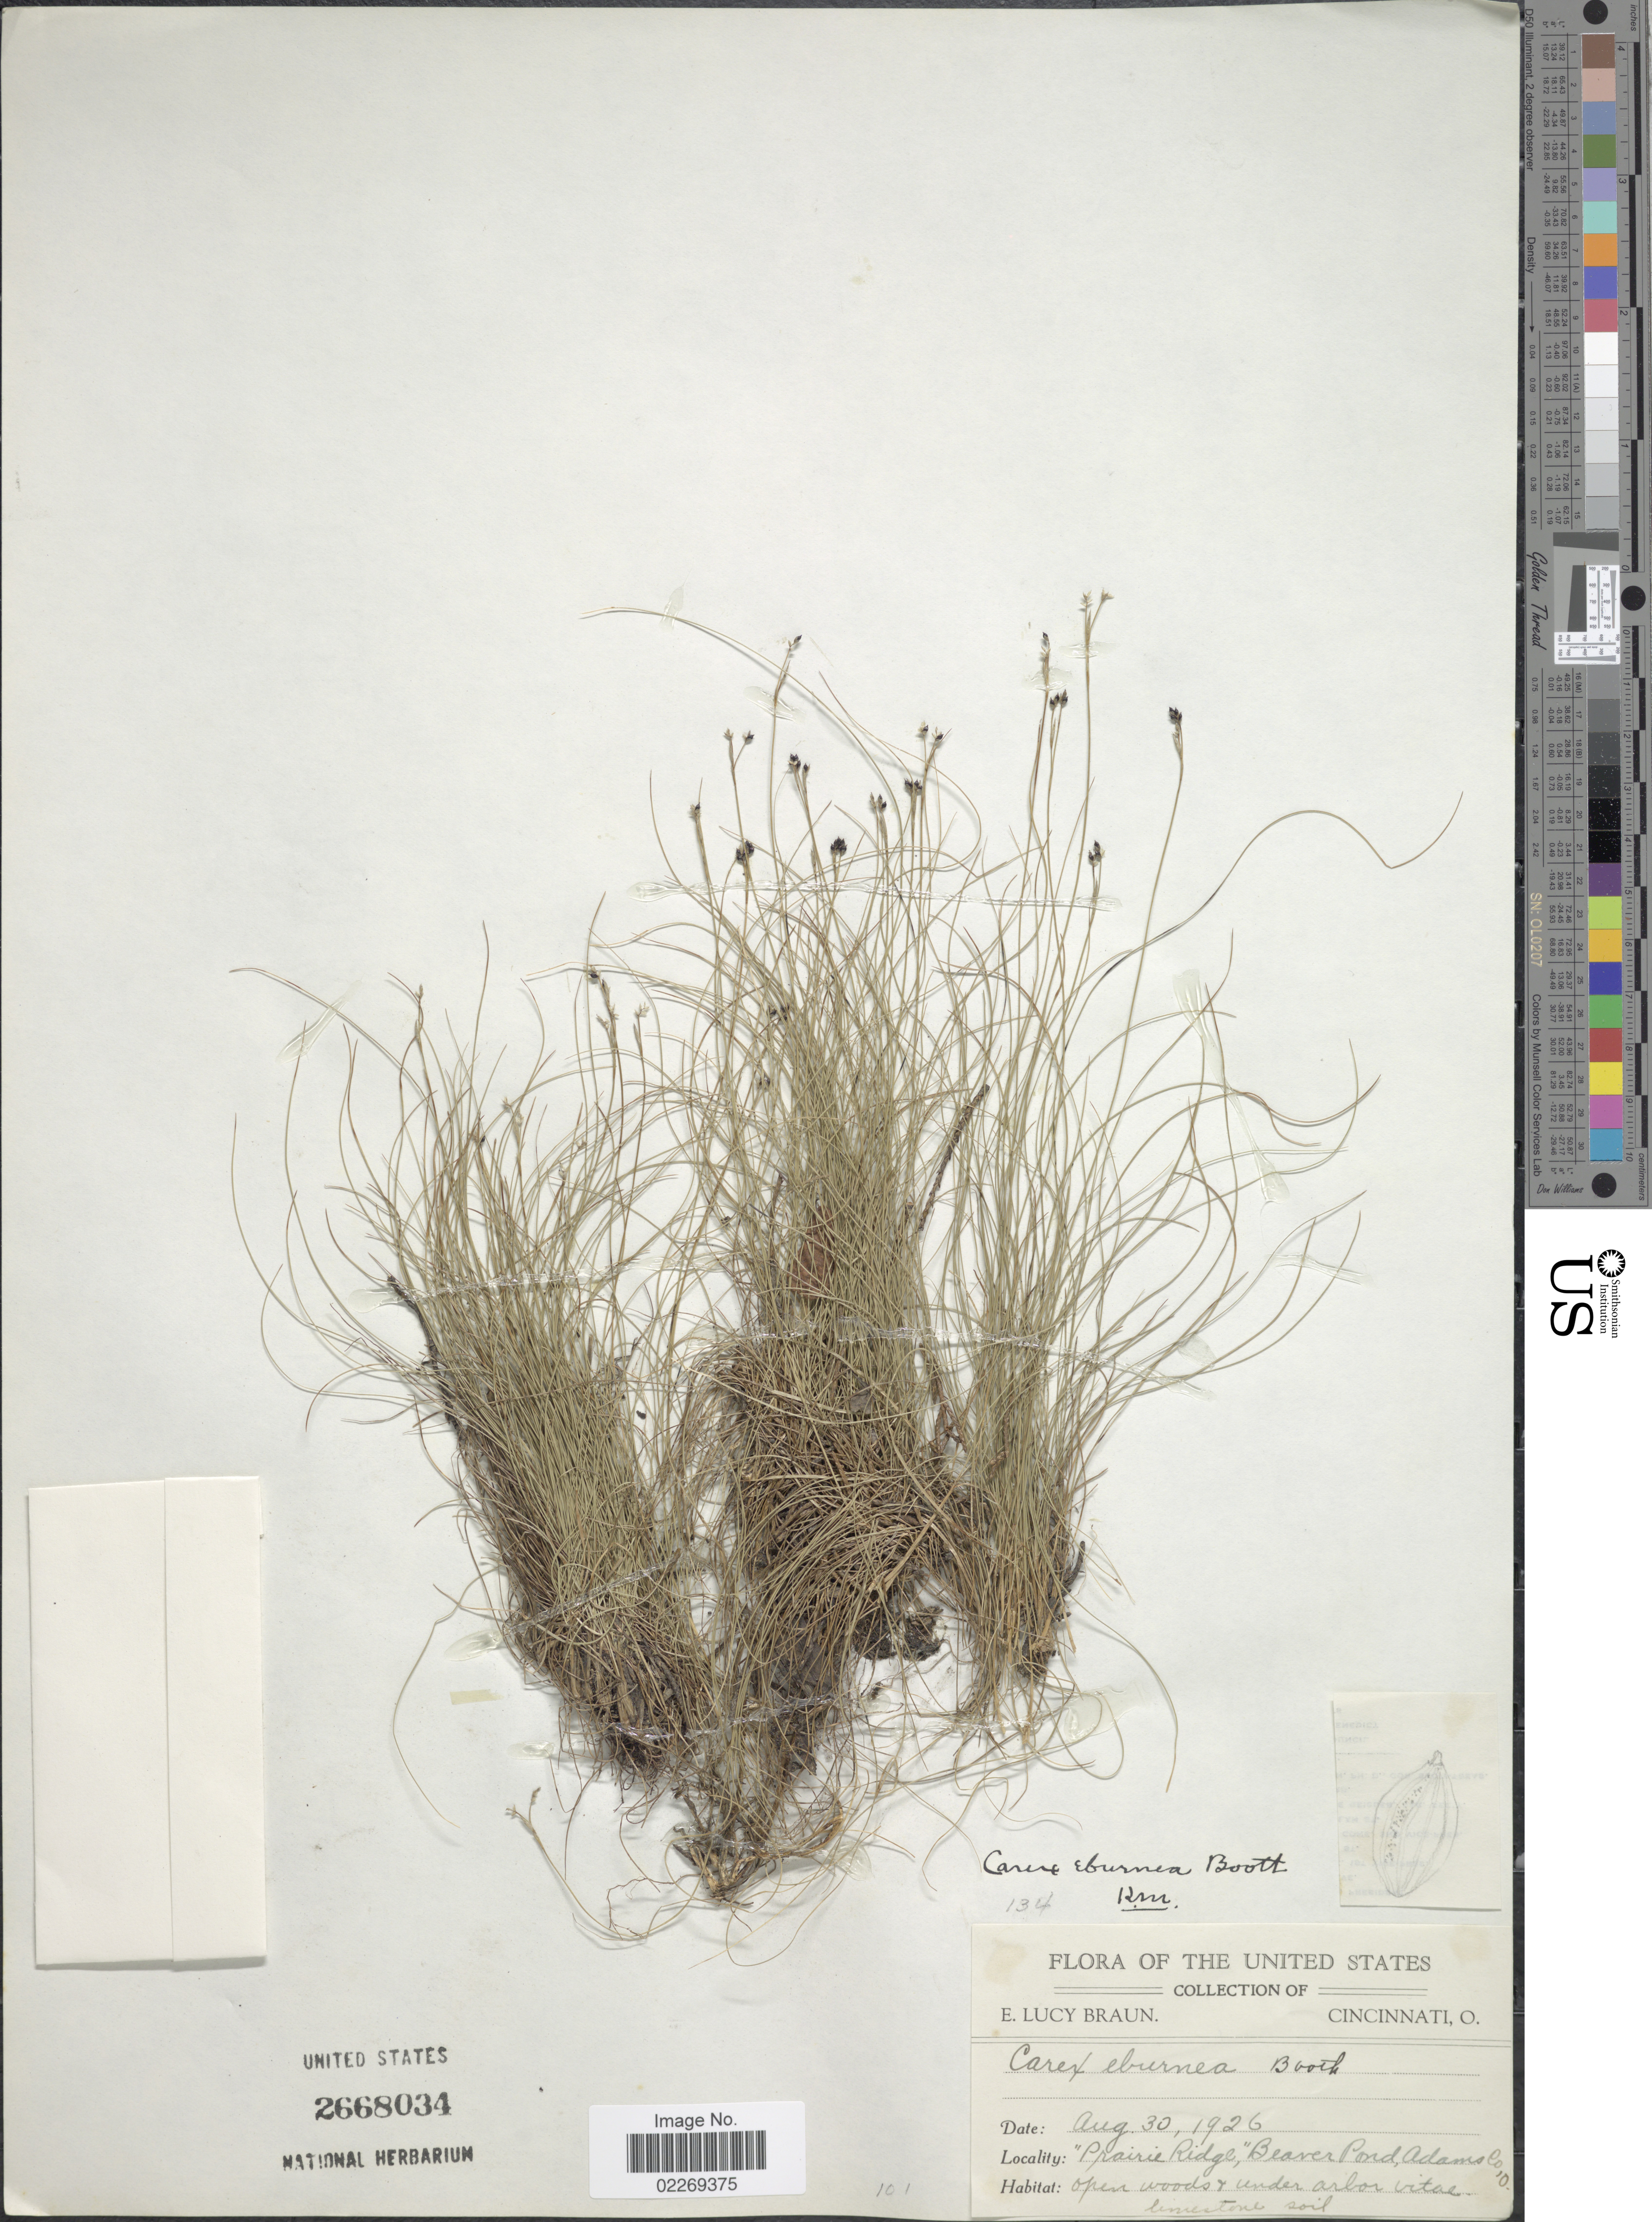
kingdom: Plantae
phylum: Tracheophyta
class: Liliopsida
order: Poales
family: Cyperaceae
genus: Carex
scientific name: Carex ebenea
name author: Rydb.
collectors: E. L. Braun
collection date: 1926-08-30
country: United States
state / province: Ohio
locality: Prairie Ridge,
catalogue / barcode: US 2668034